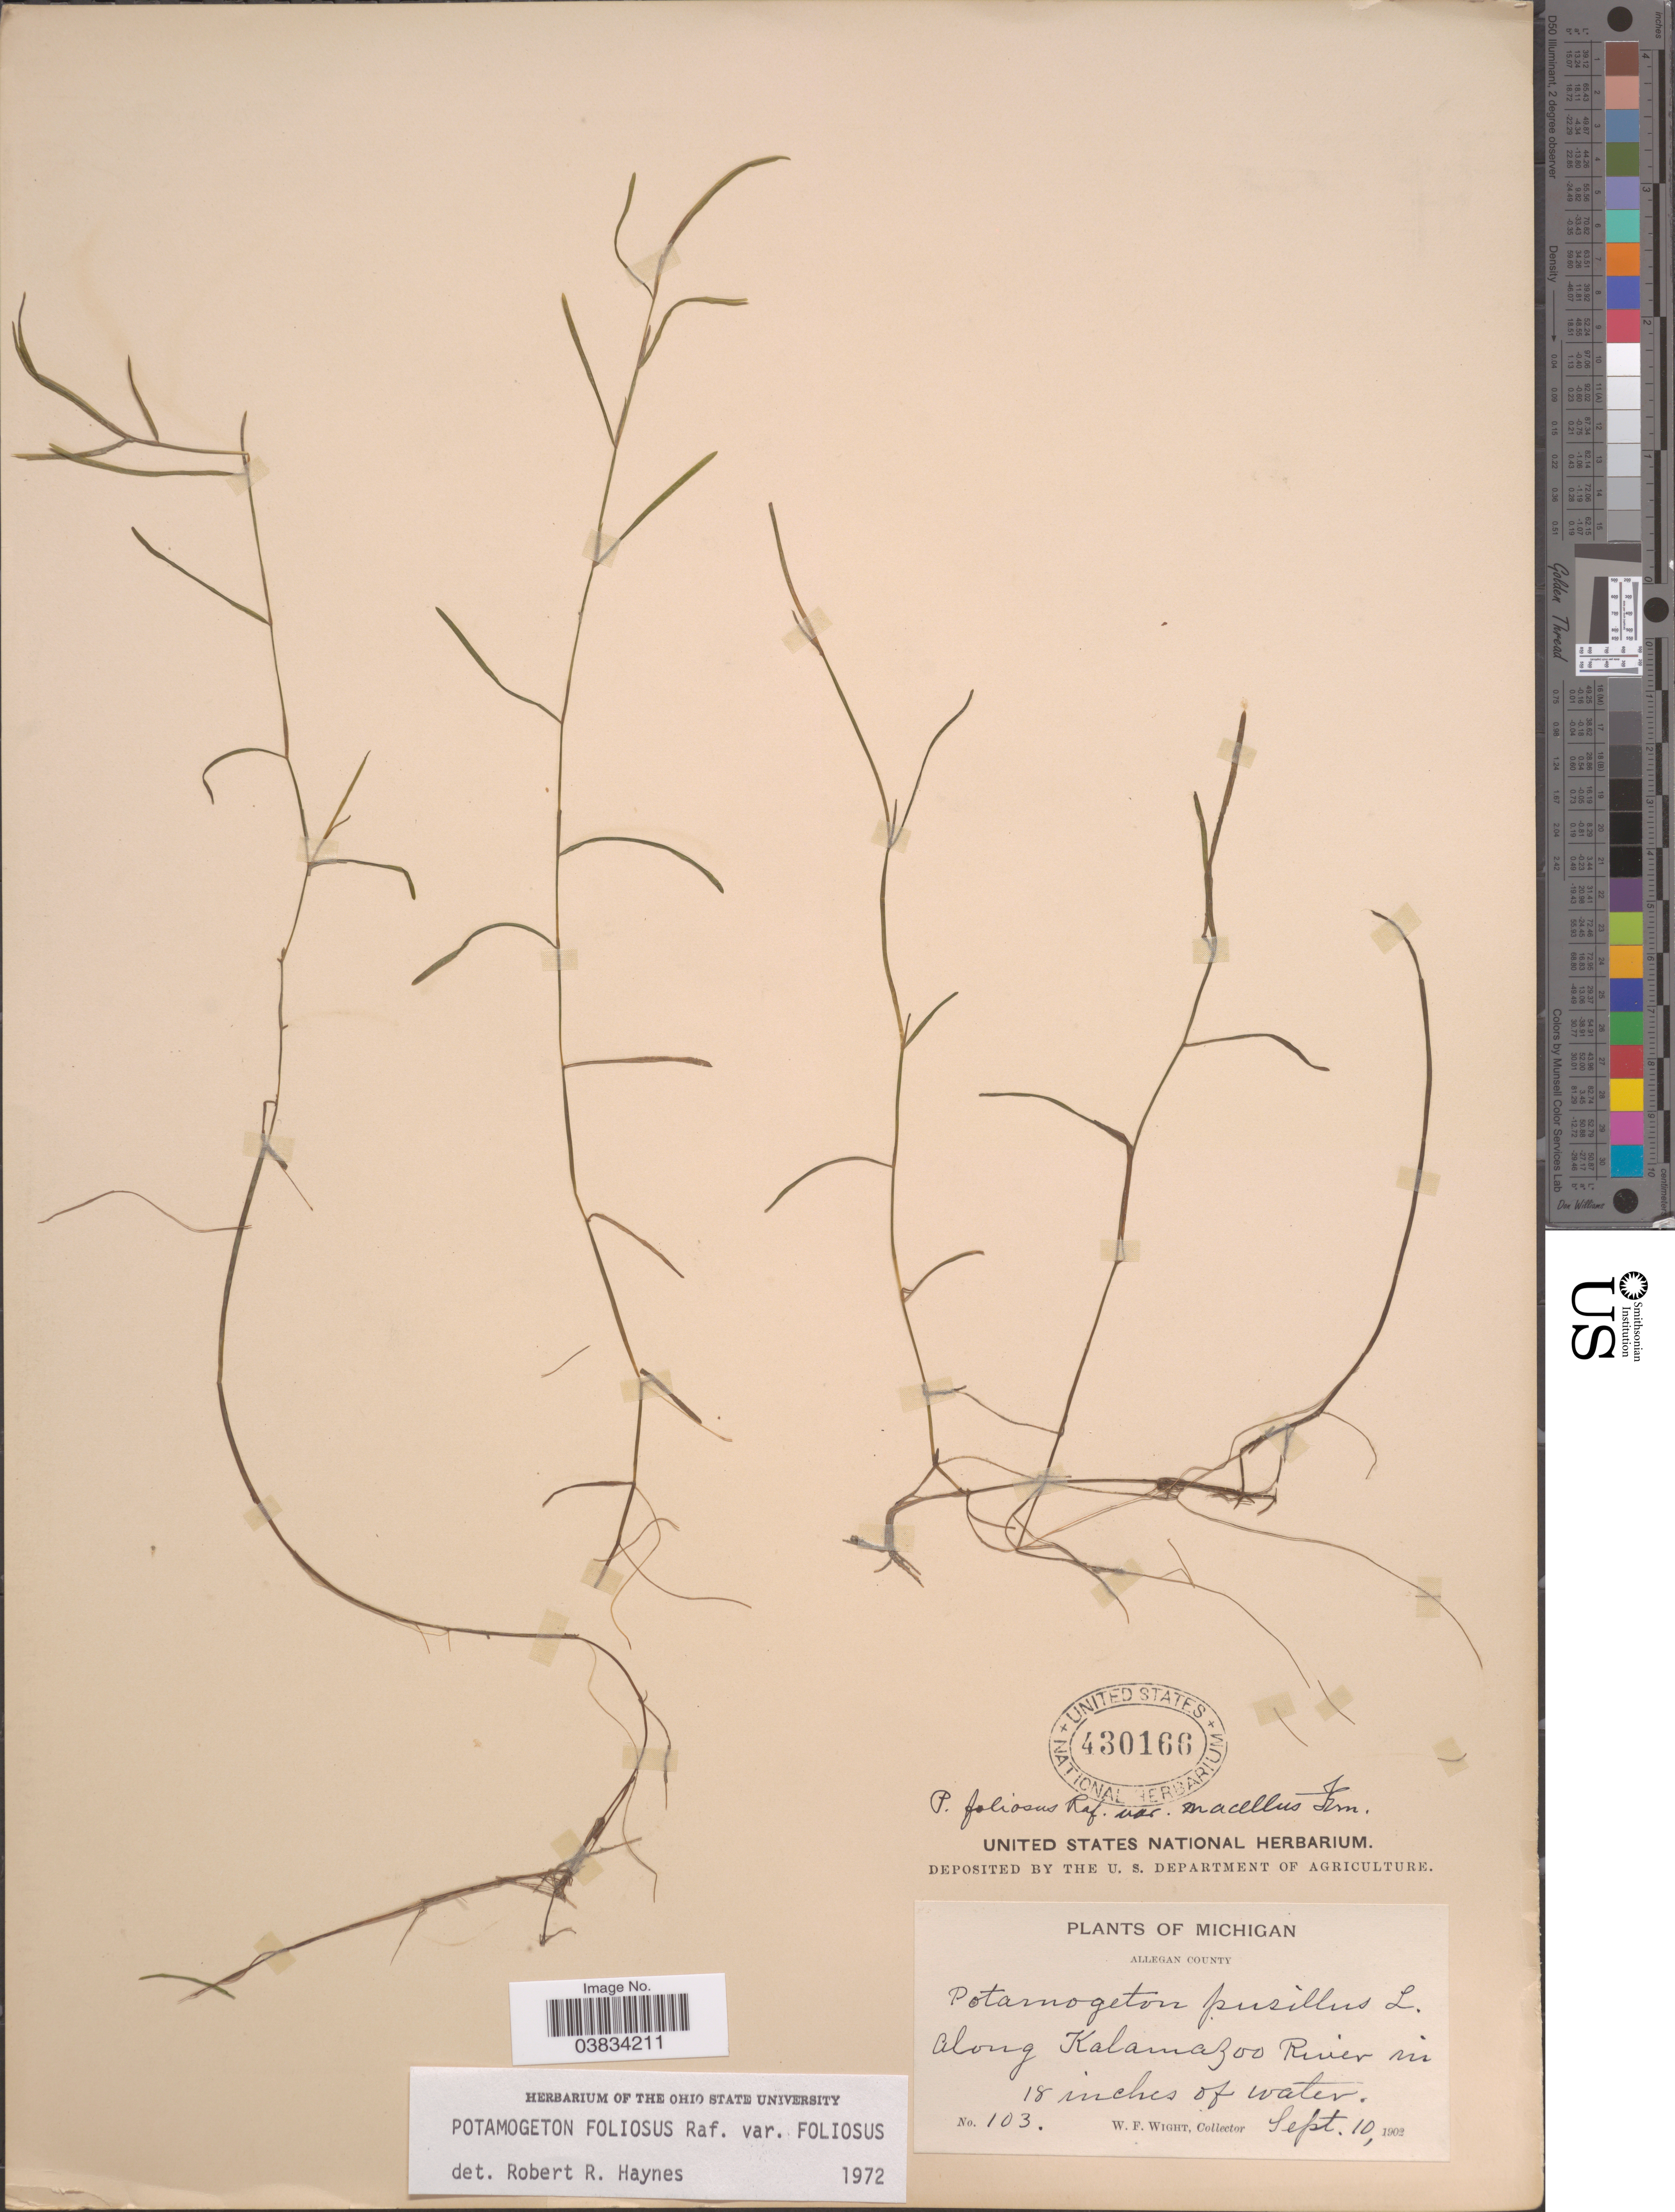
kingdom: Plantae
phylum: Tracheophyta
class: Liliopsida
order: Alismatales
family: Potamogetonaceae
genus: Potamogeton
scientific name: Potamogeton foliosus var. foliosus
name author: Raf.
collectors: W. Wight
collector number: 103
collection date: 1902-09-10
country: United States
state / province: Michigan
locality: Allegan County. Along Kalamazoo River.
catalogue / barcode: US 430166